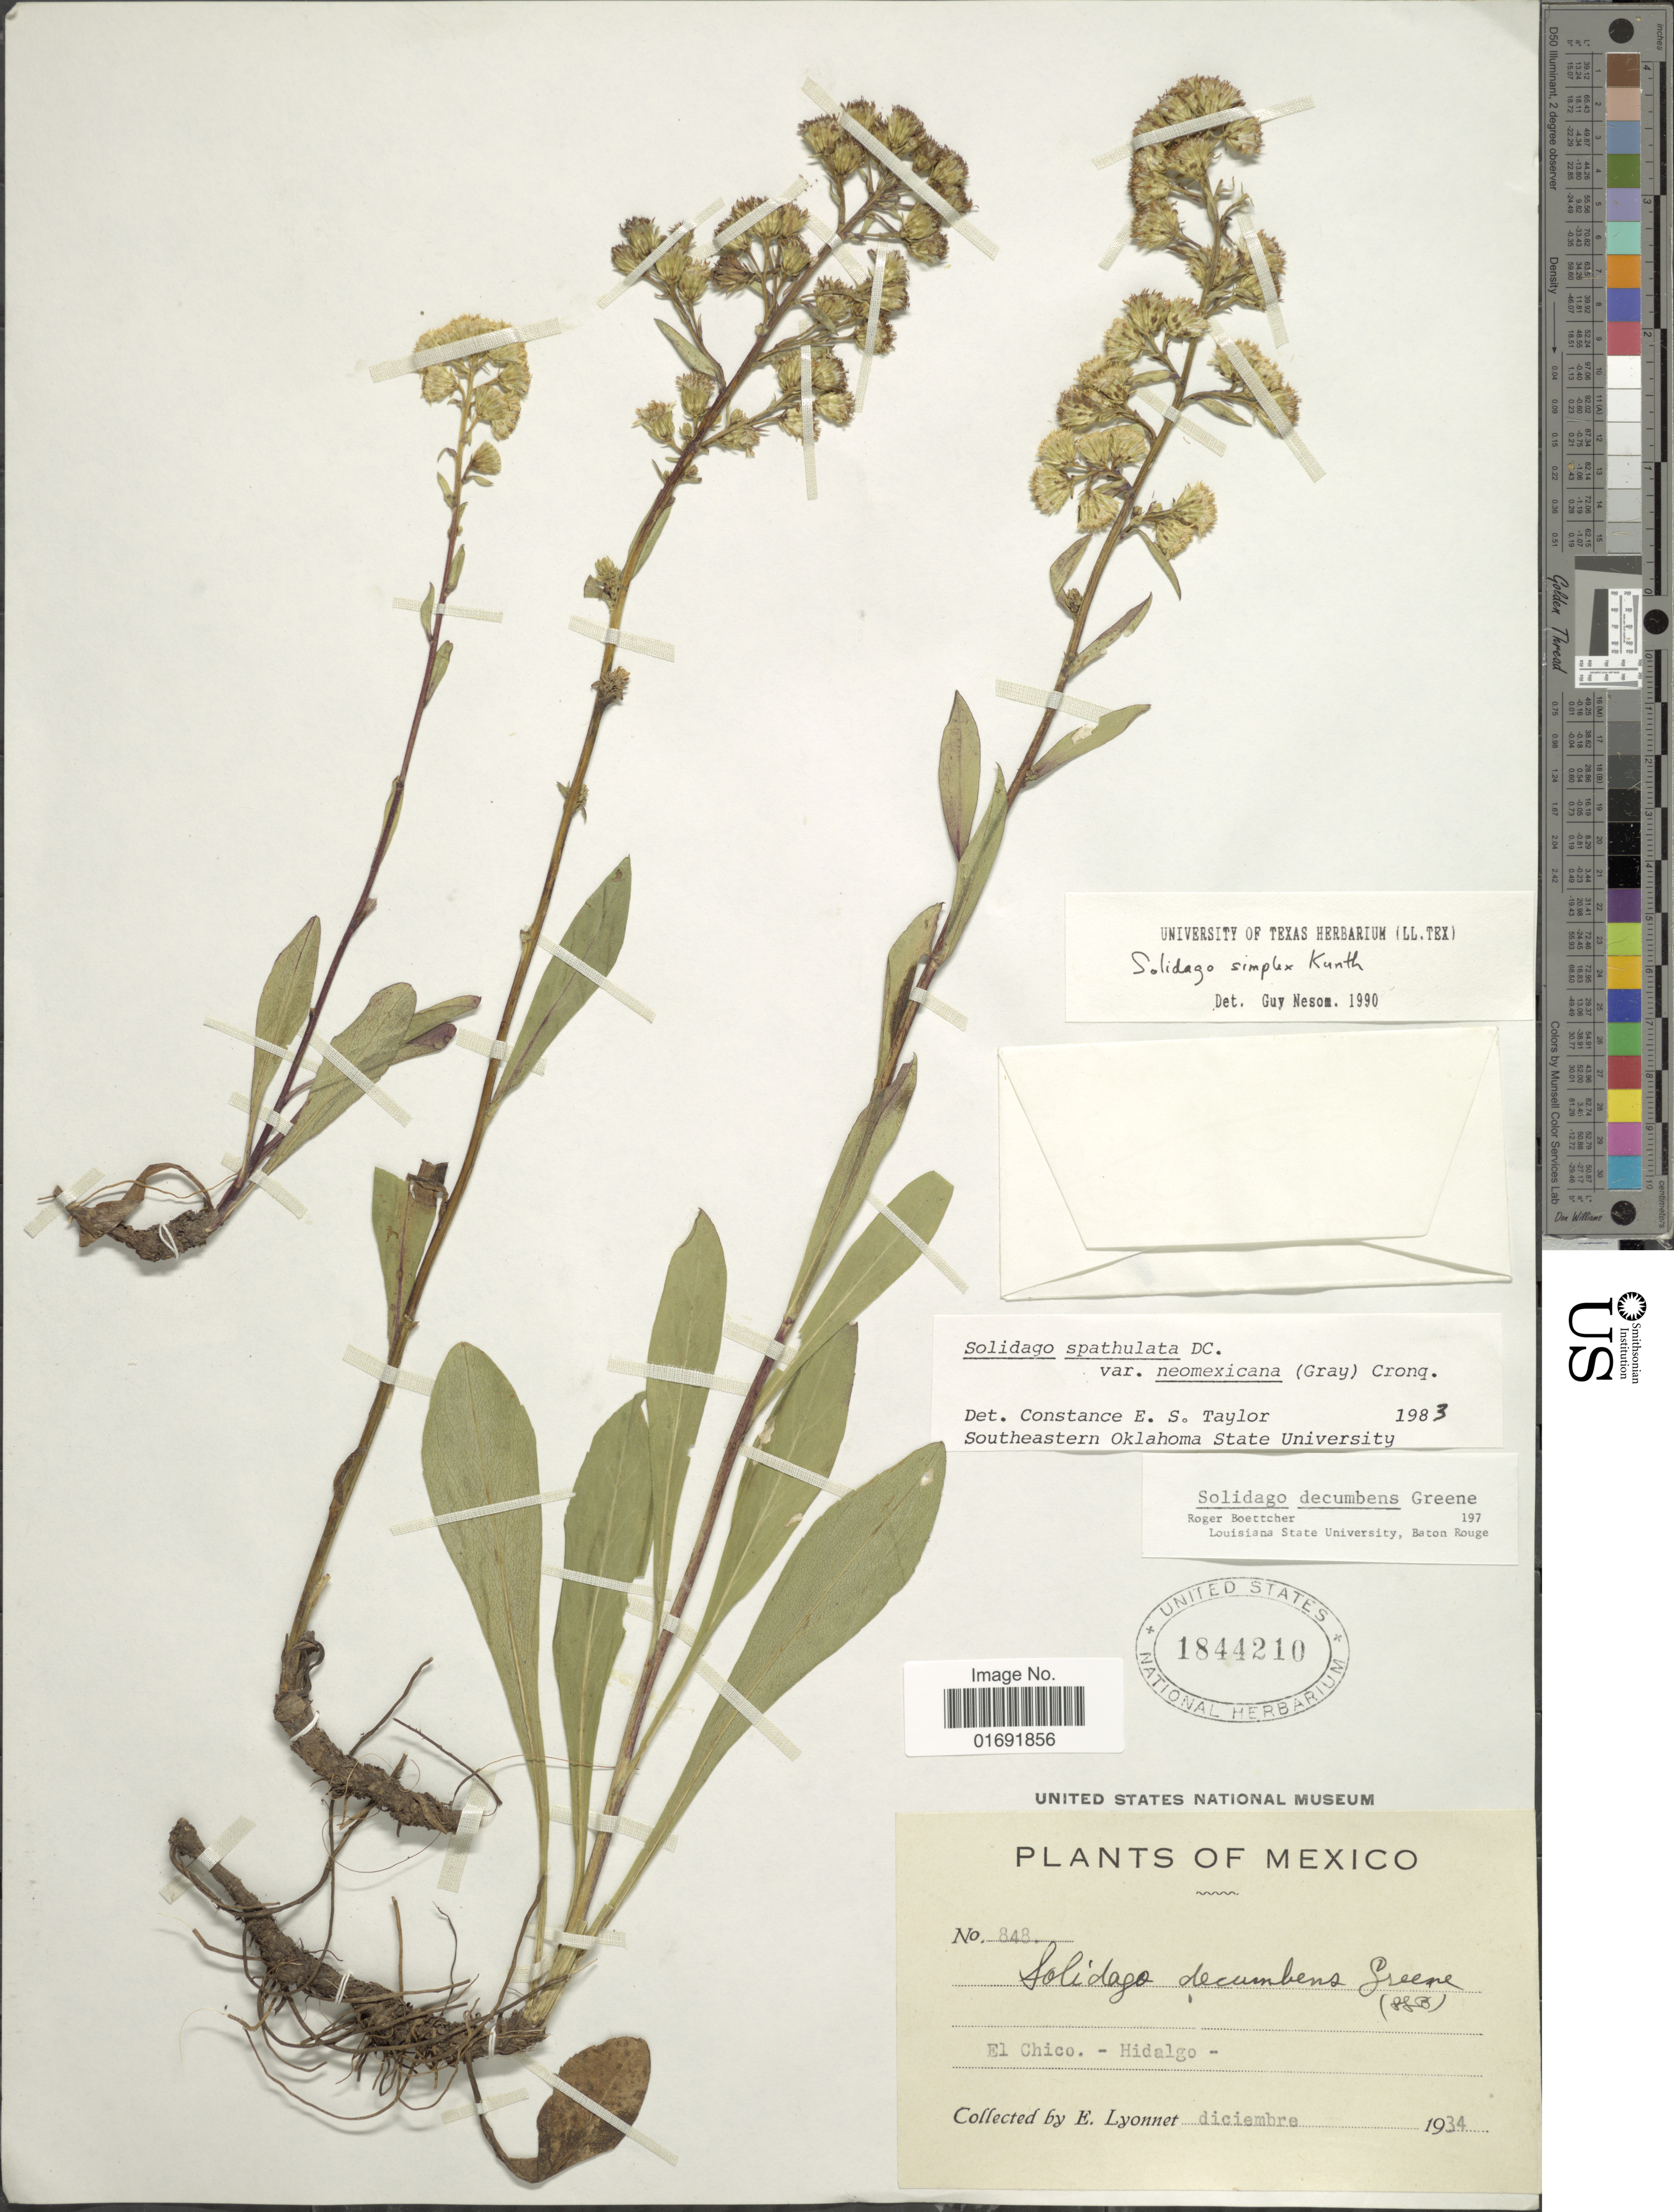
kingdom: Plantae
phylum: Tracheophyta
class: Magnoliopsida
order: Asterales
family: Asteraceae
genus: Solidago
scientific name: Solidago neomexicana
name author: Wooton & Standl.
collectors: E. Lyonnet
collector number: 848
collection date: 1934-12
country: Mexico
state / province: Hidalgo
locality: El Chico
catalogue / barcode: US 1844210